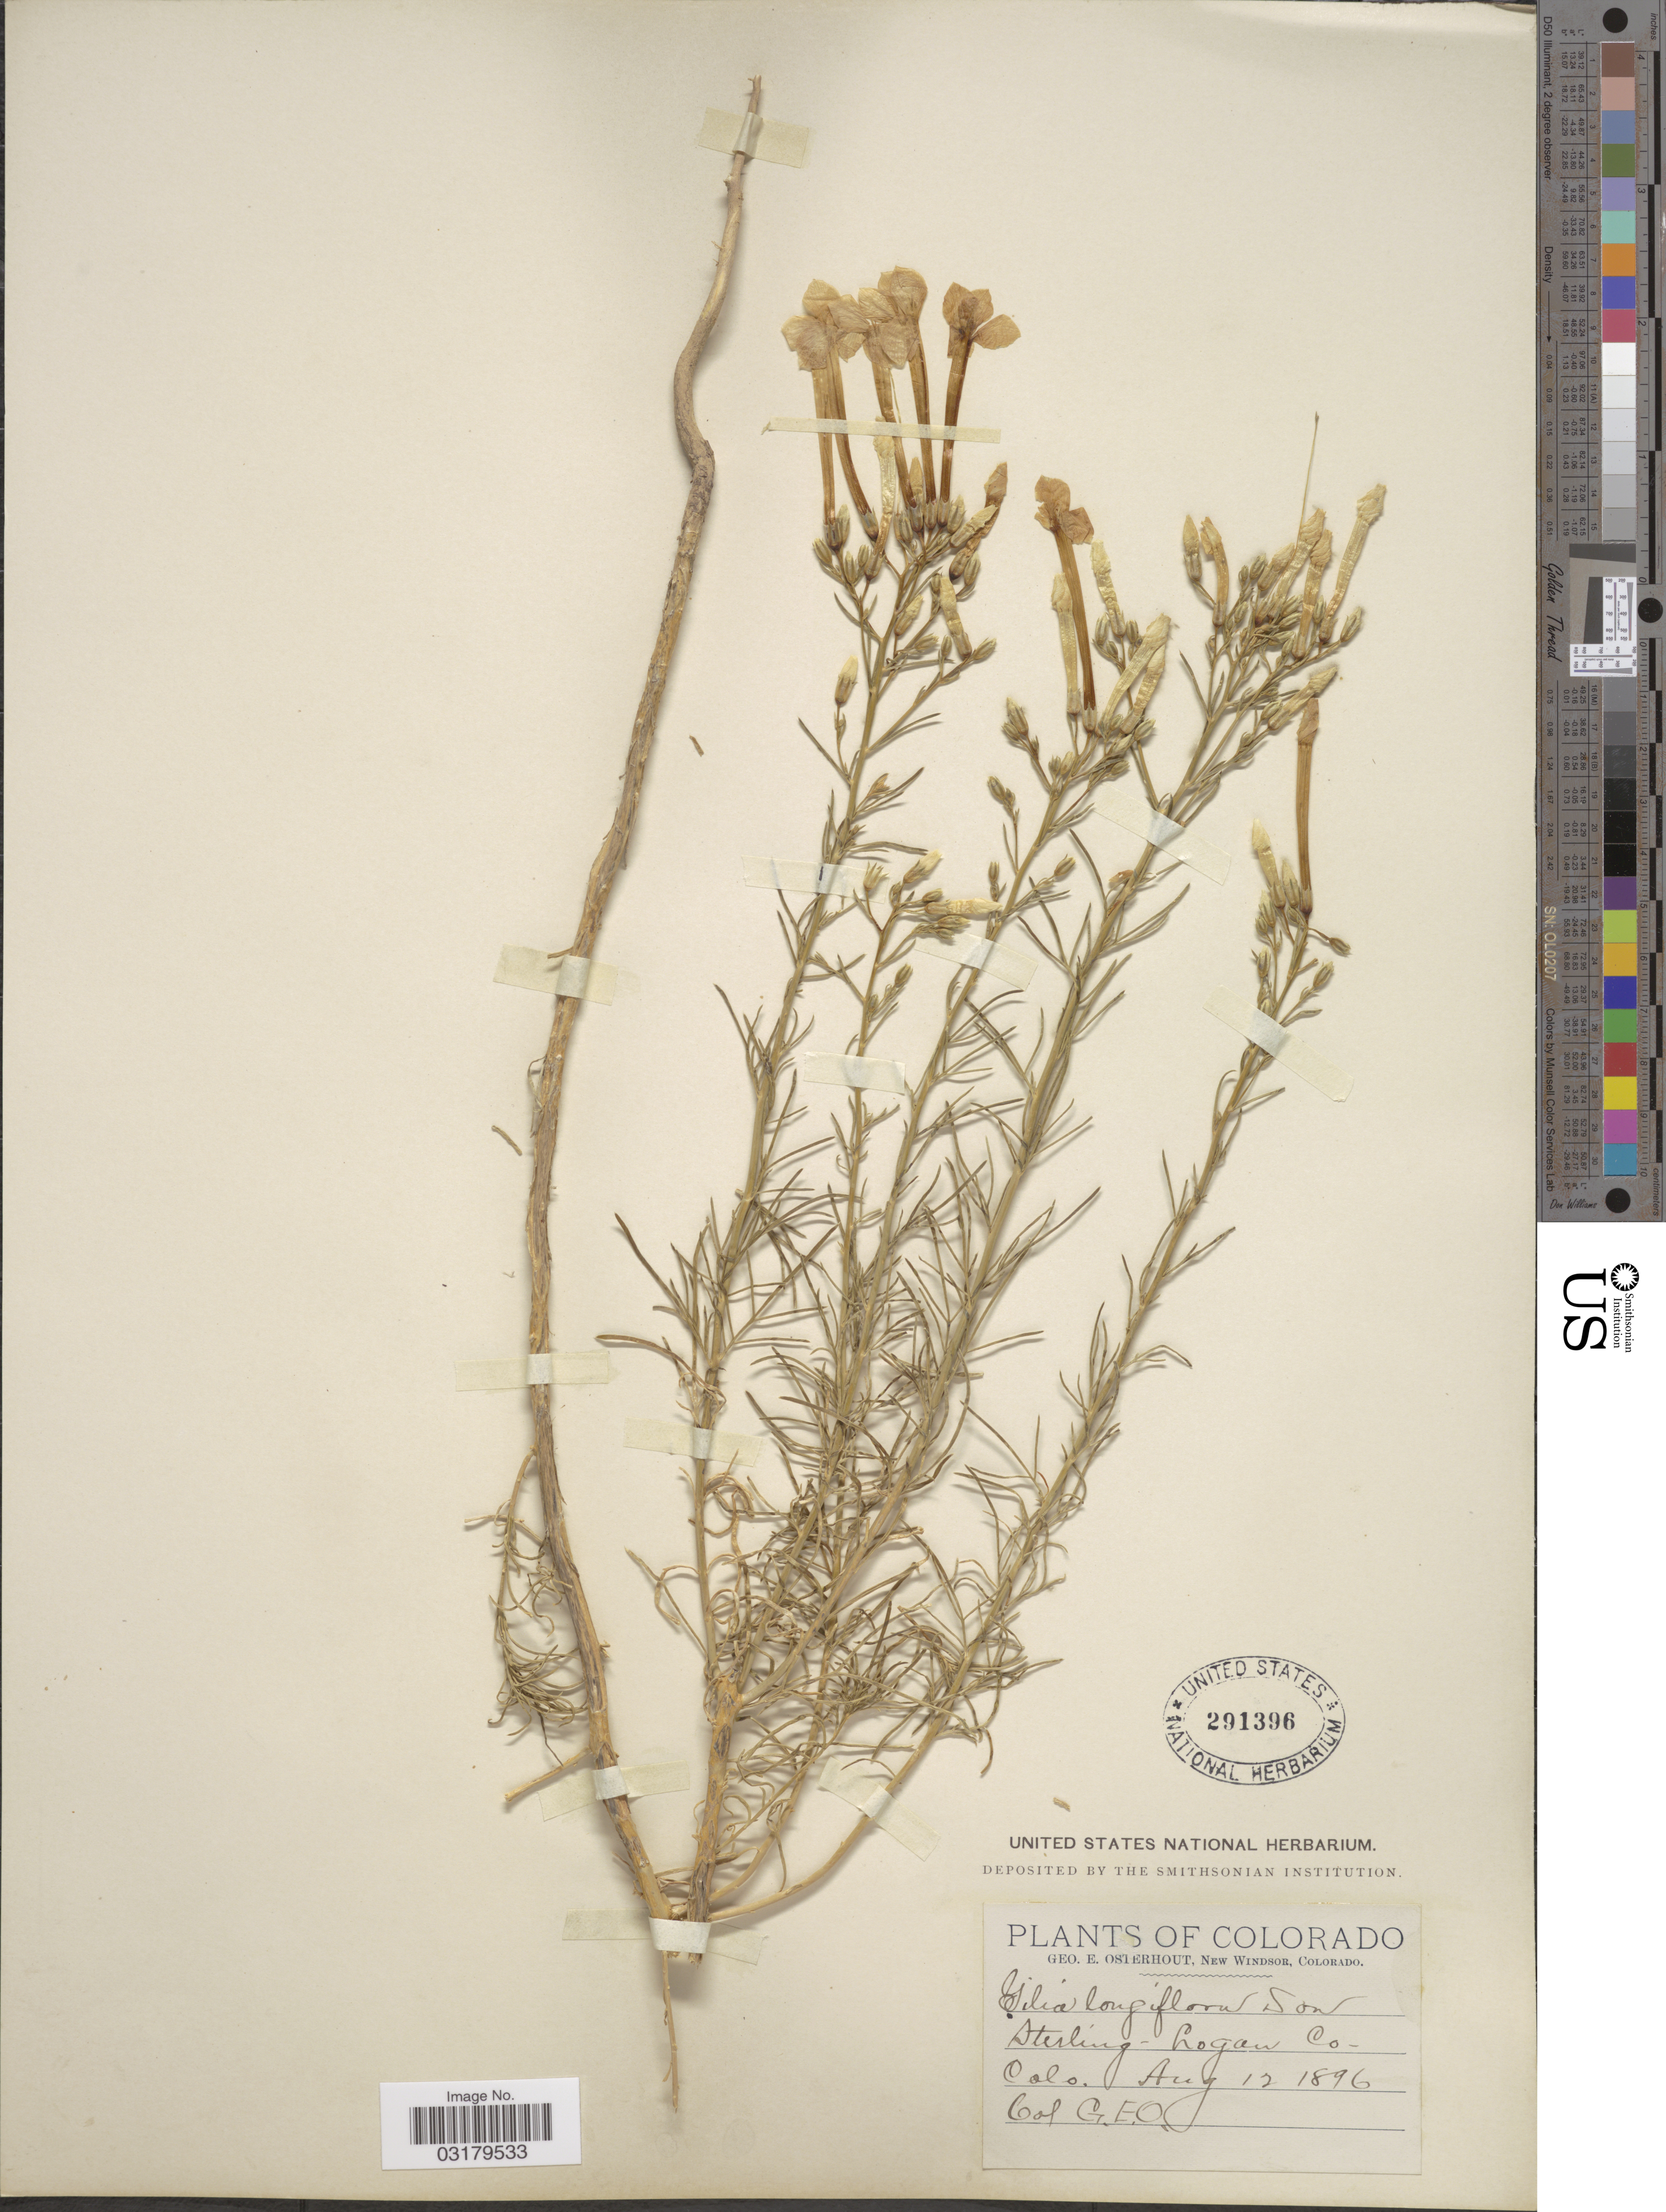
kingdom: Plantae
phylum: Tracheophyta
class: Magnoliopsida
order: Ericales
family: Polemoniaceae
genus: Ipomopsis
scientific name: Ipomopsis longiflora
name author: (Torr.) V.E. Grant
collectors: G. Osterhout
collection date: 1896-08-12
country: United States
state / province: Colorado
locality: Sterling - Logan Co.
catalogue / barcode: US 291396